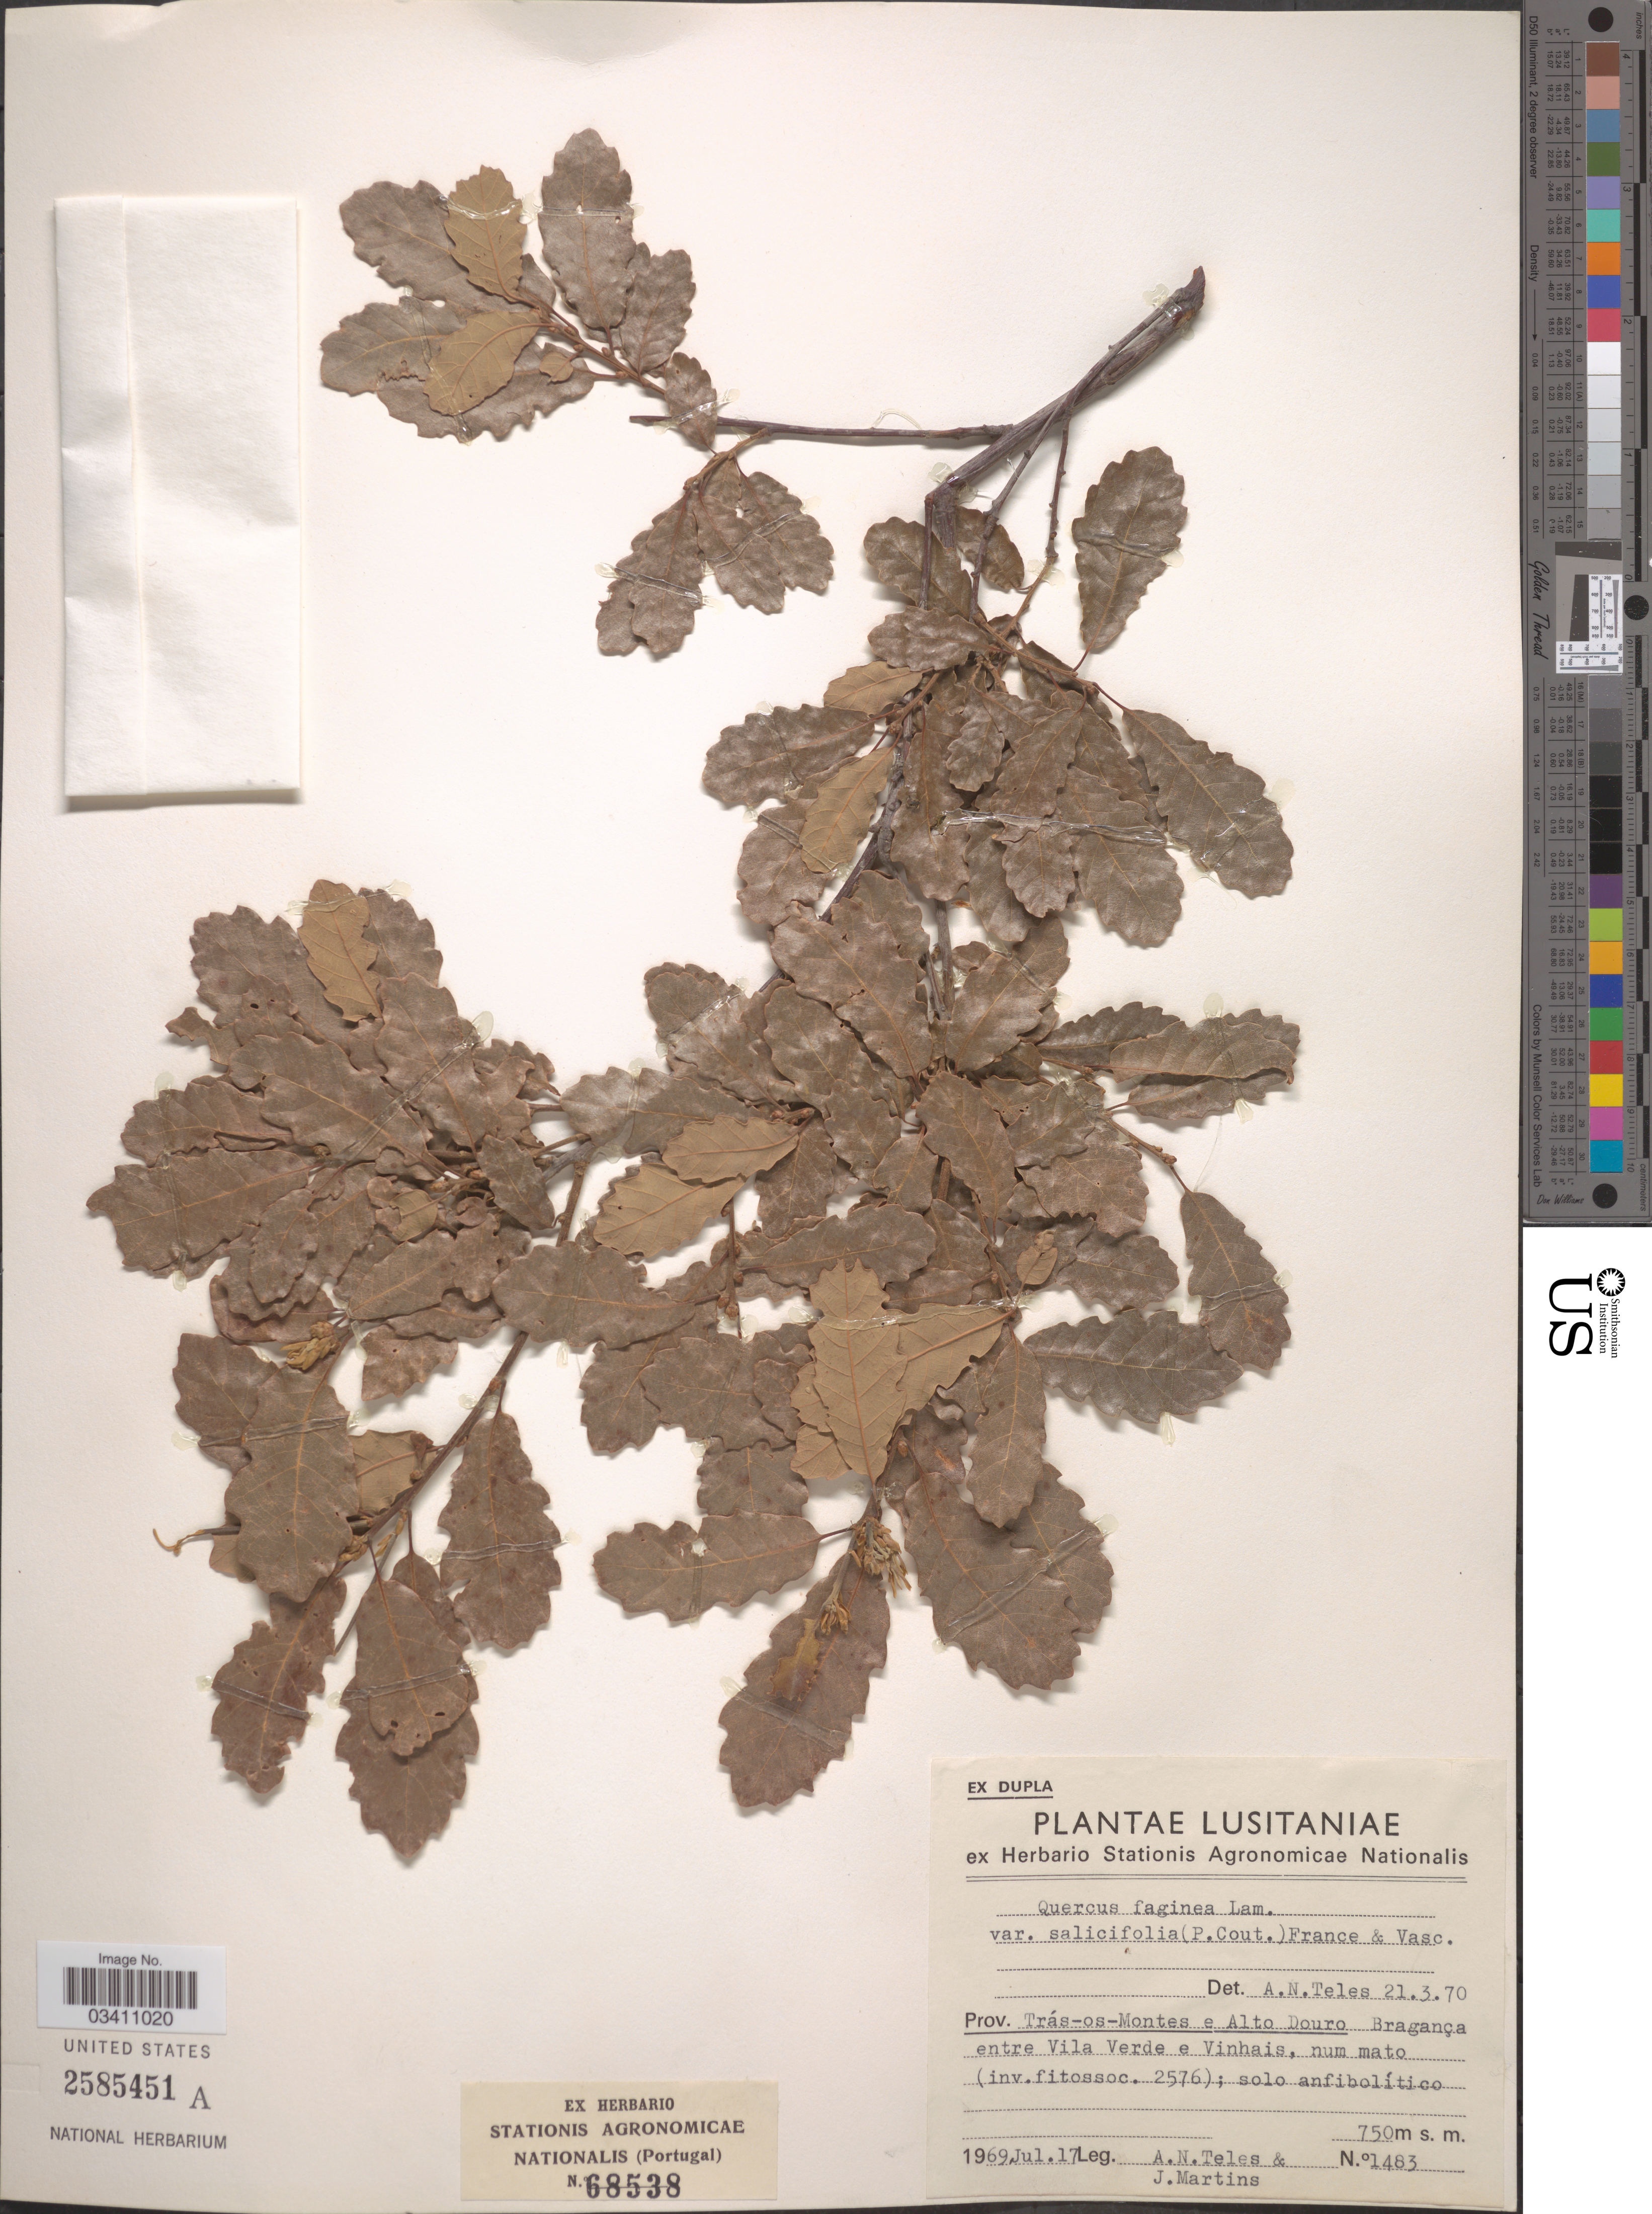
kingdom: Plantae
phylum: Tracheophyta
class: Magnoliopsida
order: Fagales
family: Fagaceae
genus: Quercus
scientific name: Quercus faginea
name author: Lam.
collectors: A. Teles & J. M. Martins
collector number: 1483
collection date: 1969-07-17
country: Portugal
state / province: Braganca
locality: Prov. Trás-os-Montes e Alto Douro entre Vila Verde e Vinhais, num mato.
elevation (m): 750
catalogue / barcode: US 2585451A